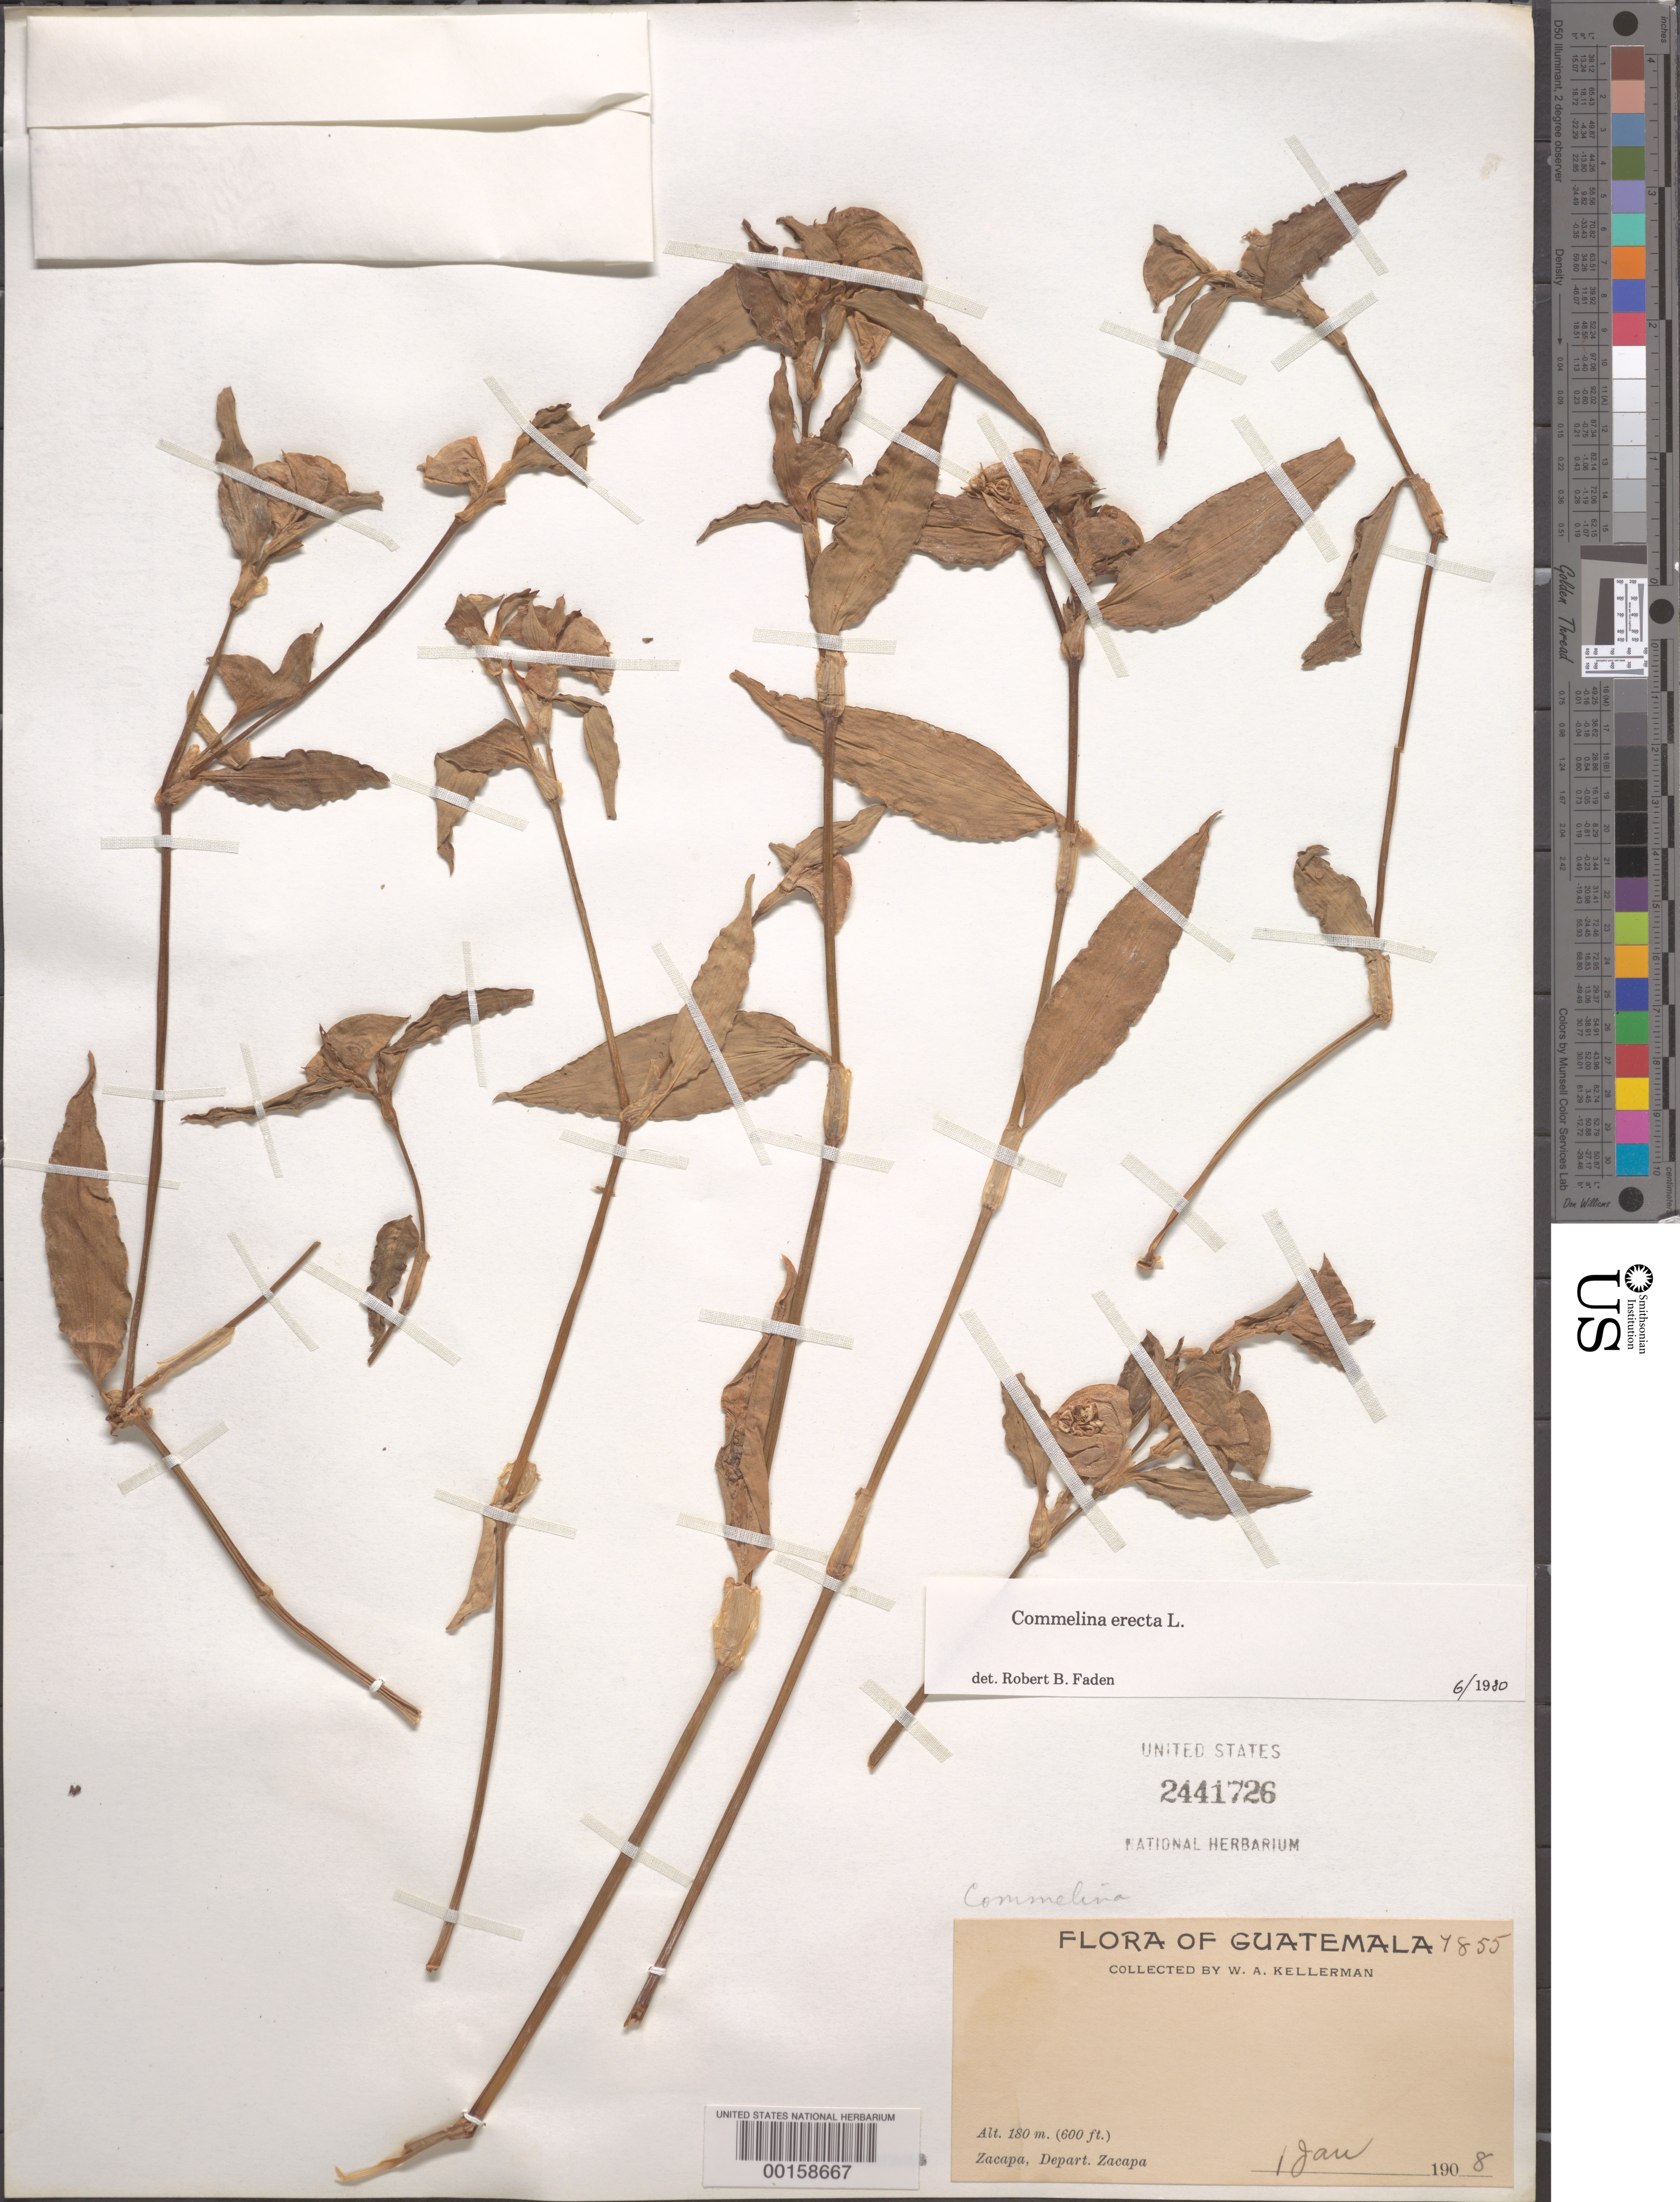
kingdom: Plantae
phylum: Tracheophyta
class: Liliopsida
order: Commelinales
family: Commelinaceae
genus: Commelina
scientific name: Commelina erecta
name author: L.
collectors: W. A. Kellerman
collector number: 1855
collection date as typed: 01 Jan 1908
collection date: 1908-01-01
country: Guatemala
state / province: Zacapa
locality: Zacapa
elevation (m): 180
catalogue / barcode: US 2441726